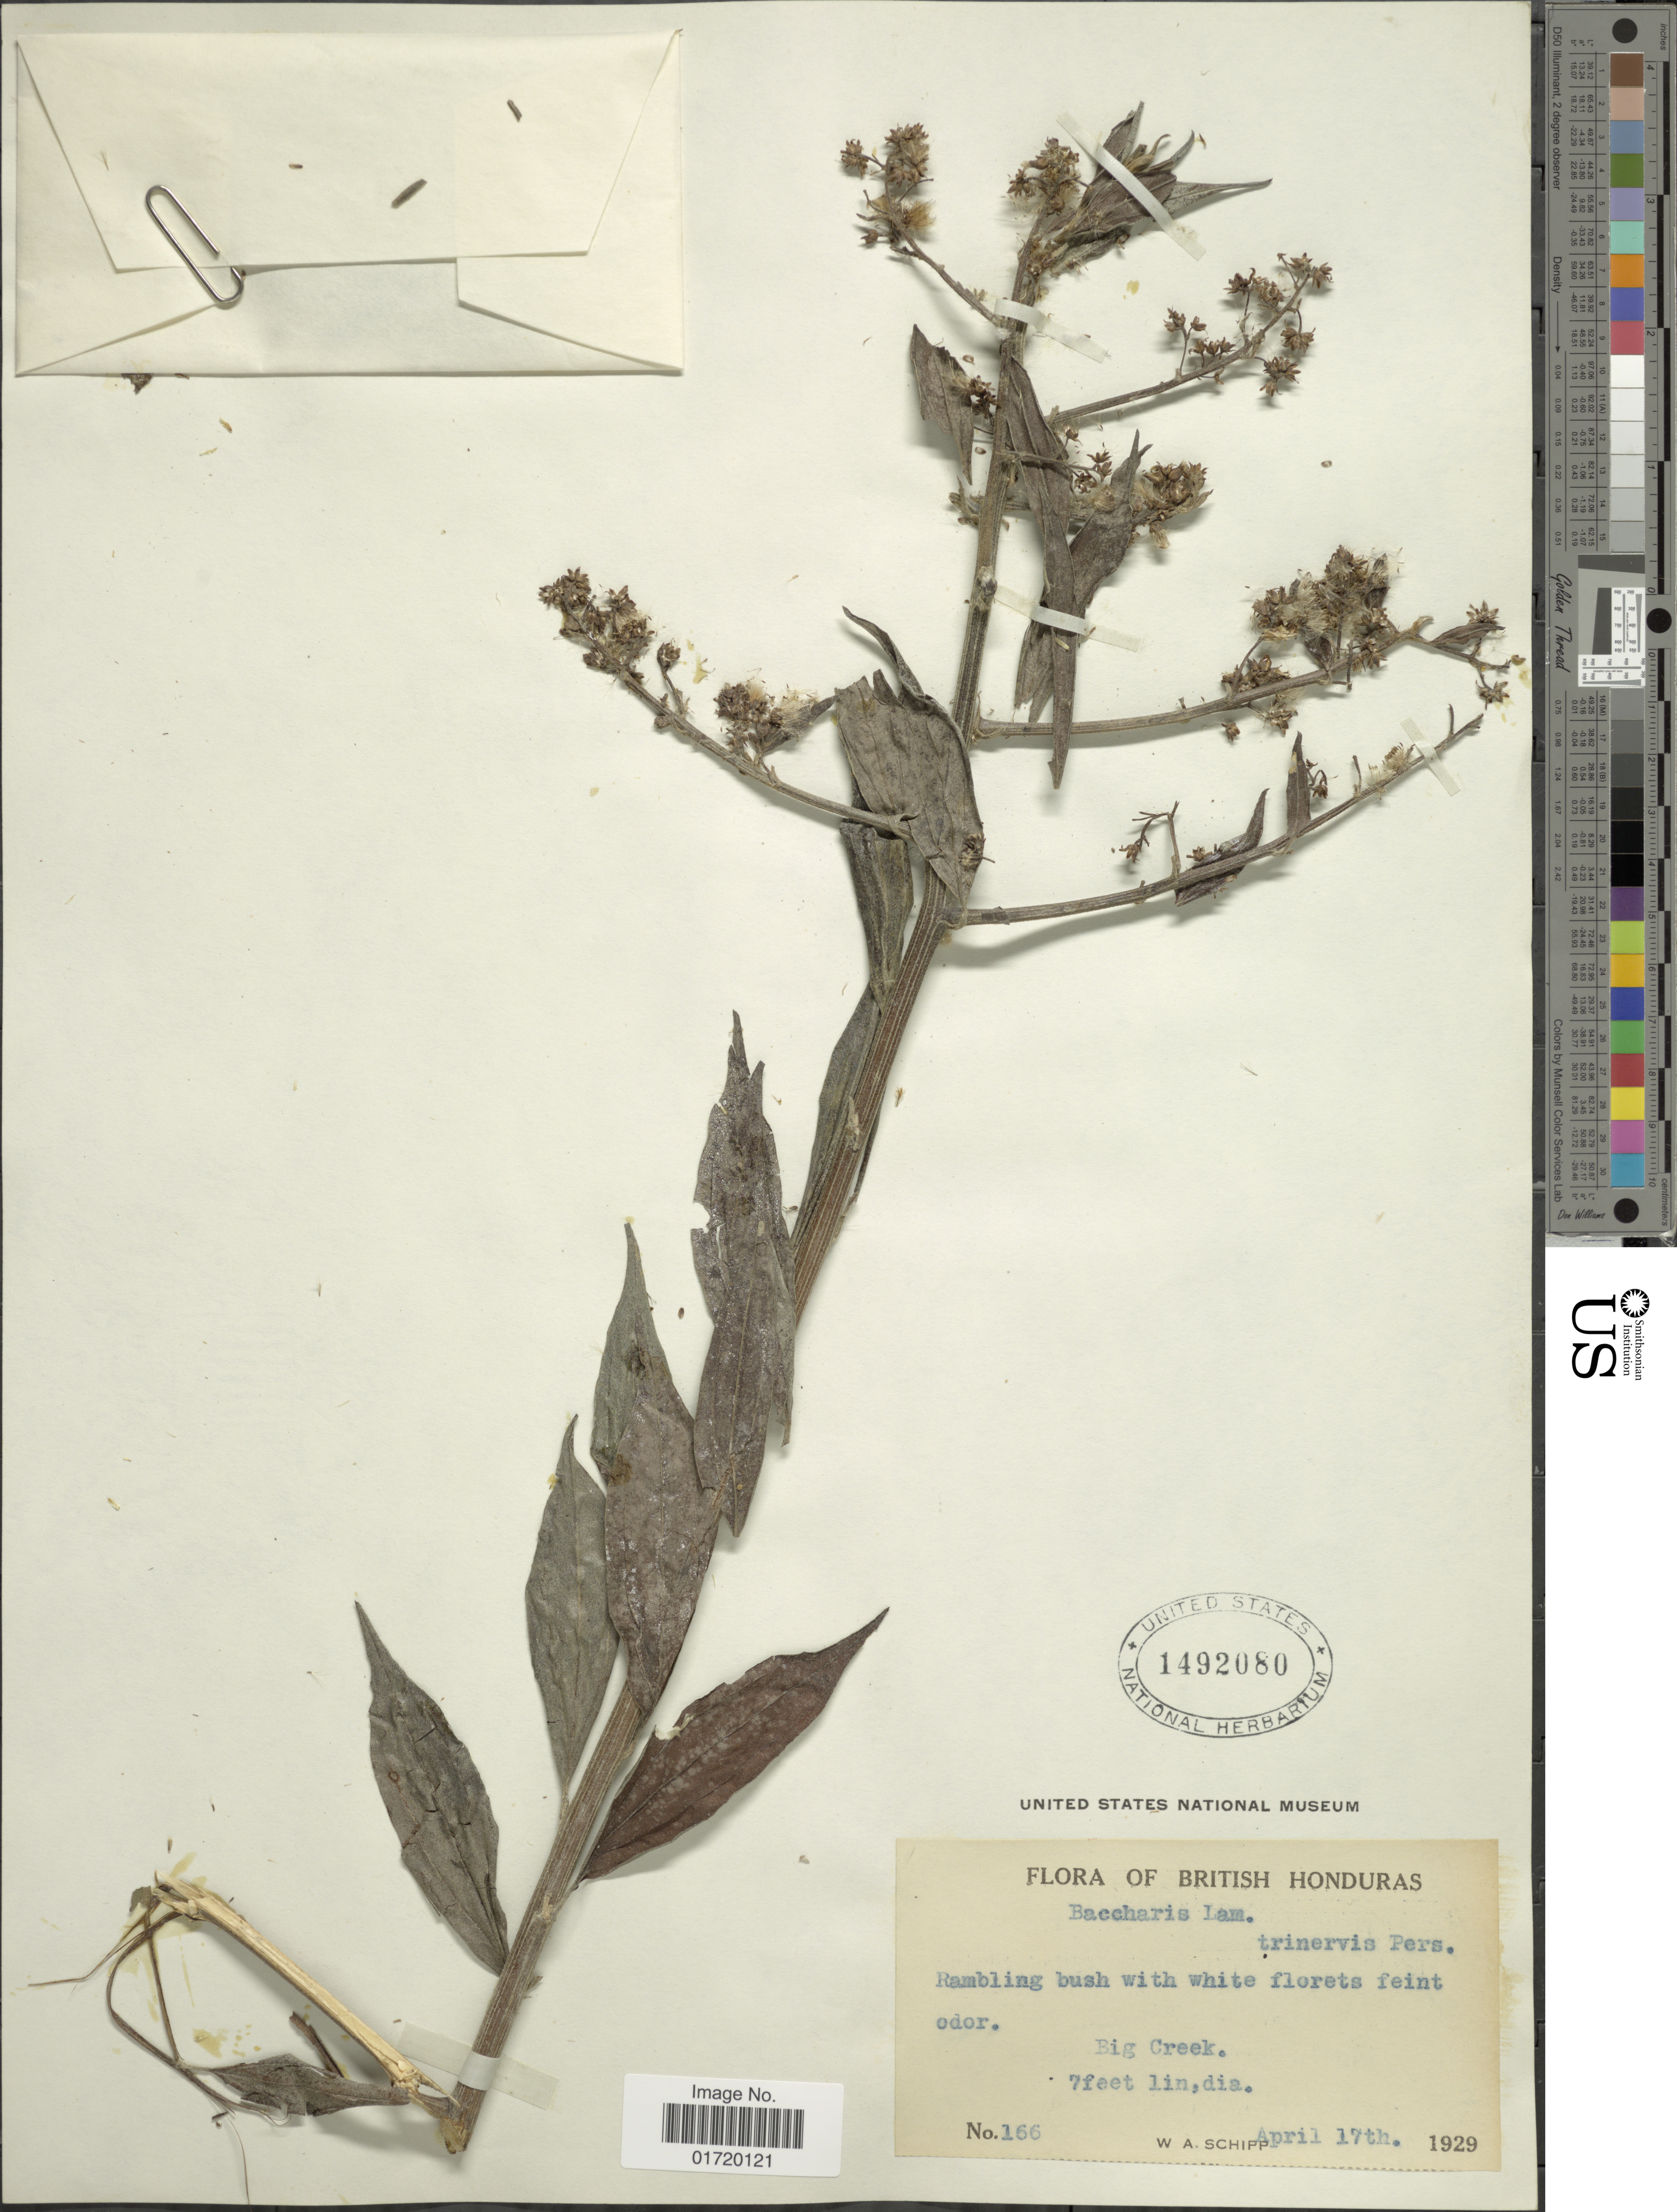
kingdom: Plantae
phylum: Tracheophyta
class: Magnoliopsida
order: Asterales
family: Asteraceae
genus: Baccharis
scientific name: Baccharis trinervis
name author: (Lam.) Pers.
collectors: W. Schipp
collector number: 166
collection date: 1929-04-17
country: Belize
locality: British Honduras, Big Creek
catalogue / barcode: US 1492080